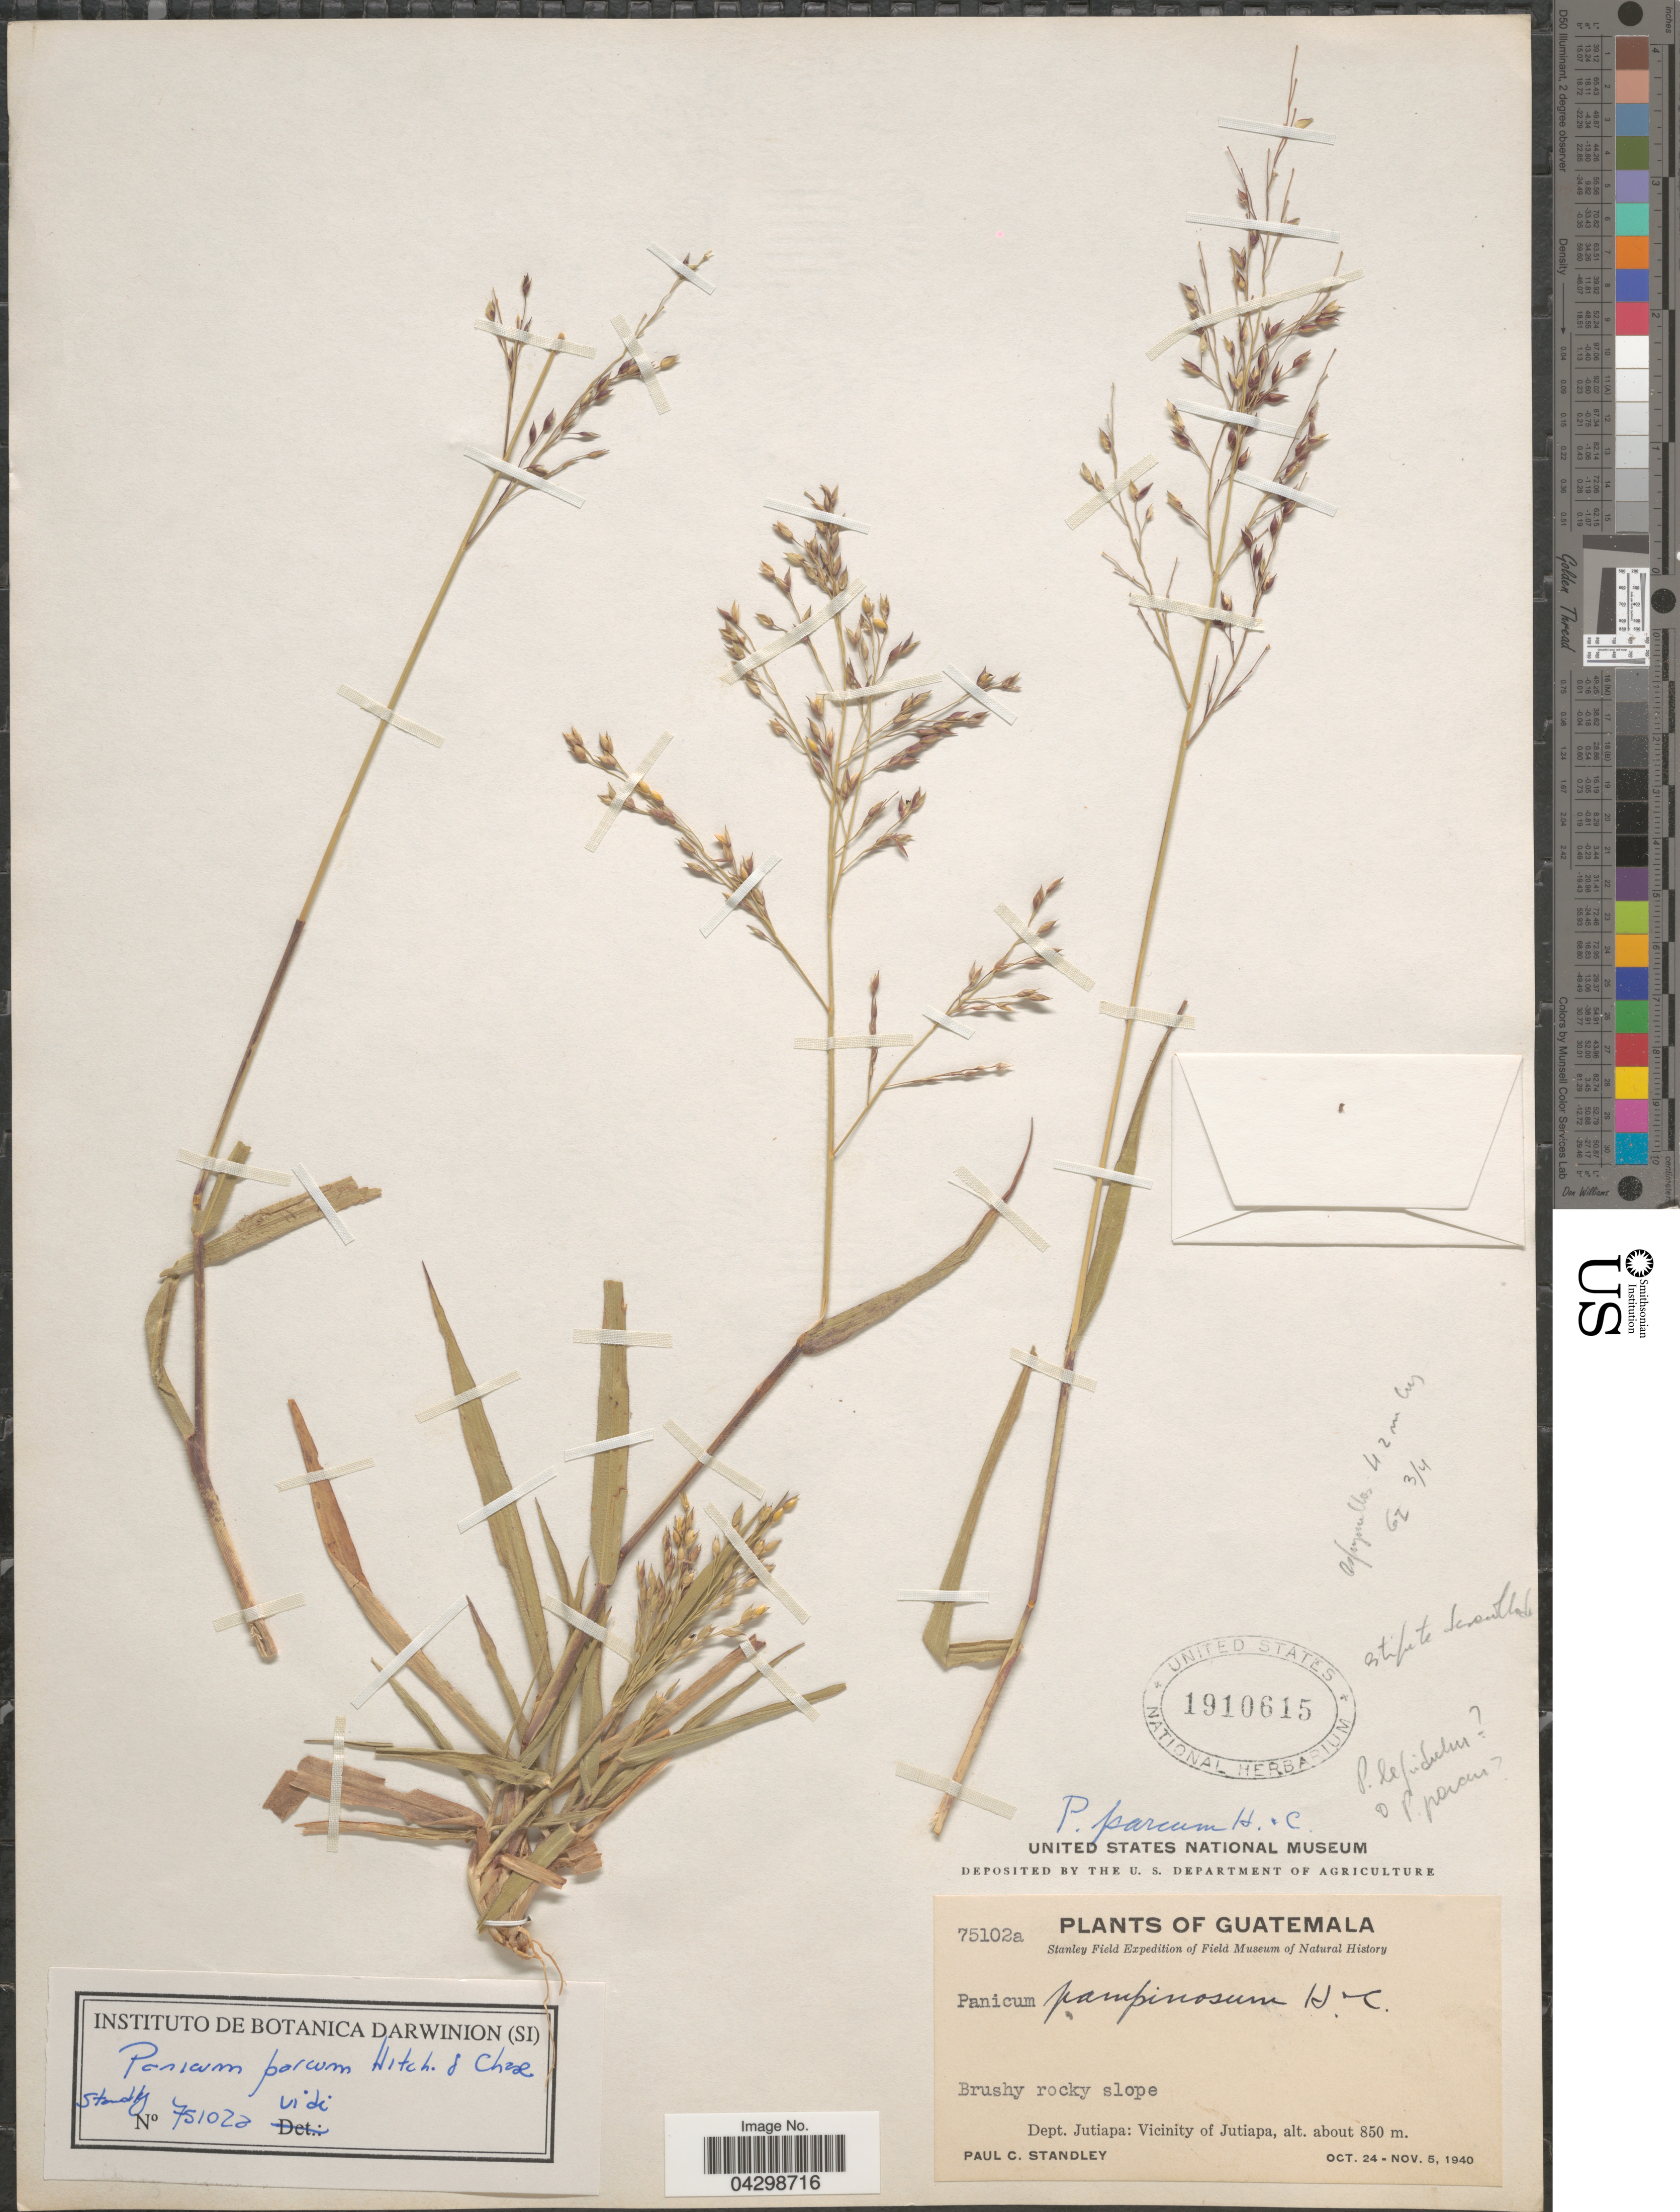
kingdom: Plantae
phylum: Tracheophyta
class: Liliopsida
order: Poales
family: Poaceae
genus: Panicum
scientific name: Panicum parcum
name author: Hitchc. & Chase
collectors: P. C. Standley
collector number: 75102a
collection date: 1940-10-24/1940-11-05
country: Guatemala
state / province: Jutiapa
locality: Stanley Field Expedition. Dept. Jutiapa: Vicinity of Jutiapa.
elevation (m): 850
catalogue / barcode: US 1910615